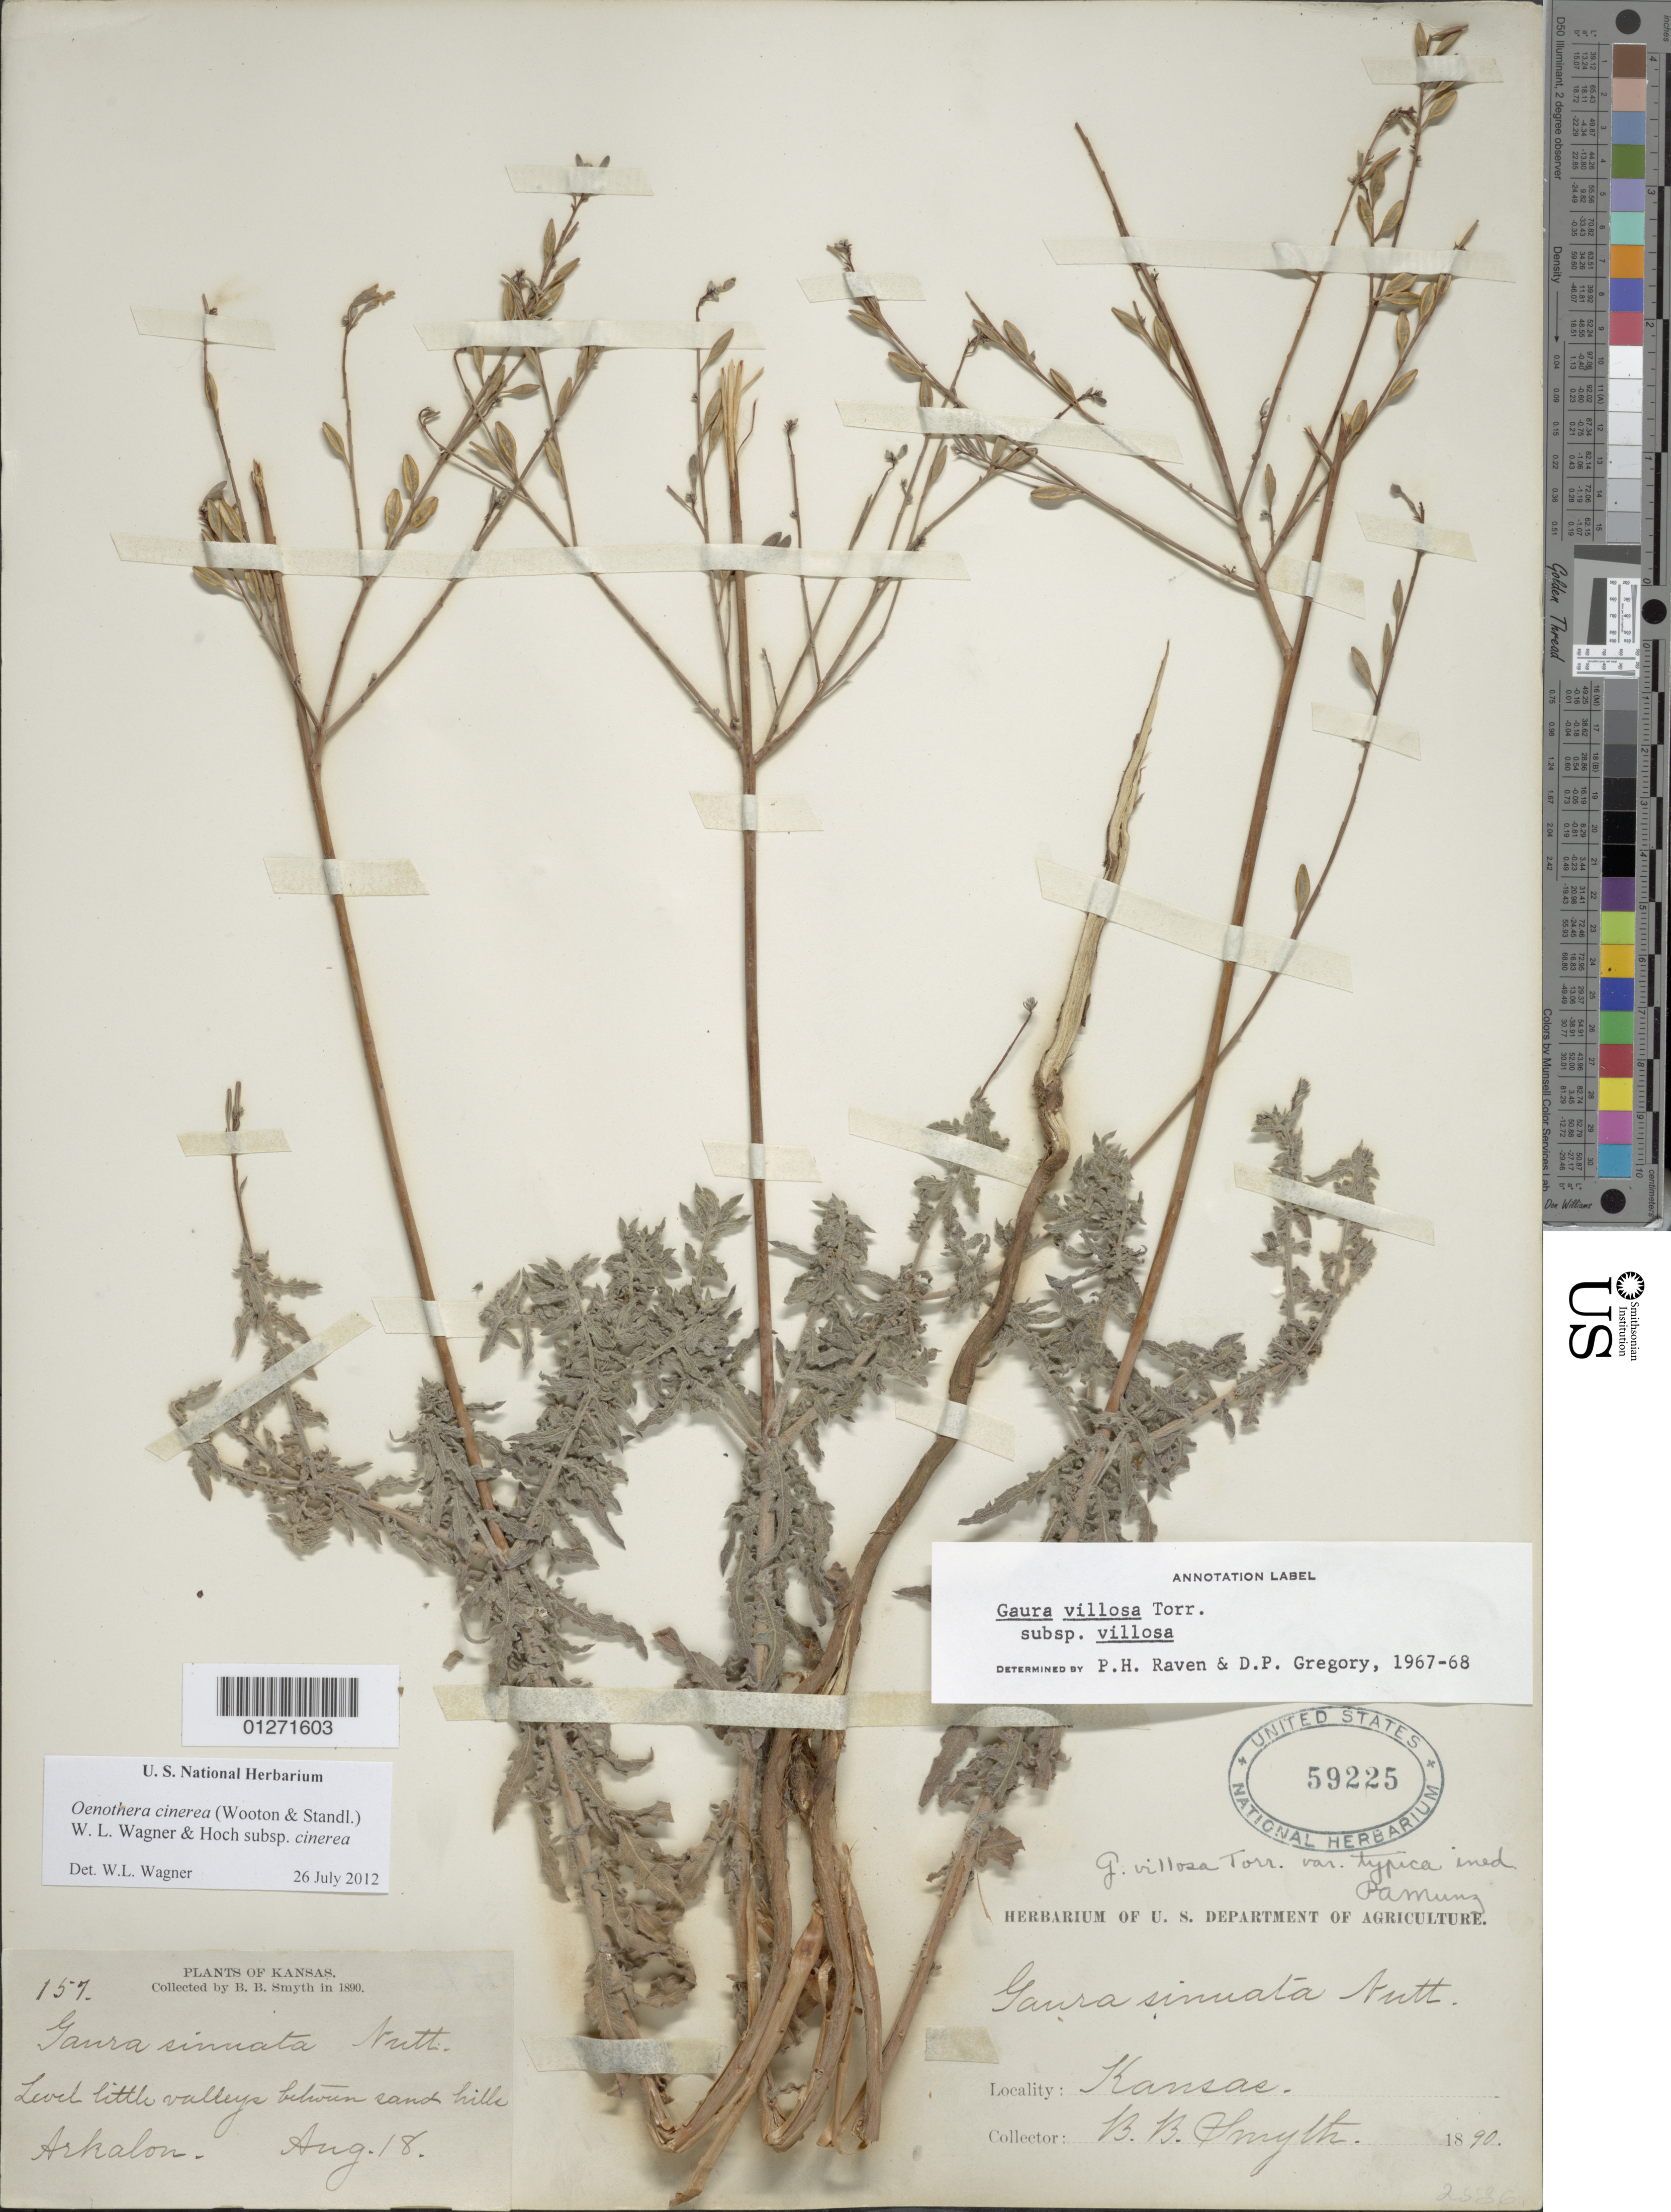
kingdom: Plantae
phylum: Tracheophyta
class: Magnoliopsida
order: Myrtales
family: Onagraceae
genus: Oenothera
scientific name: Oenothera cinerea subsp. cinerea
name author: (Wooton & Standl.) W.L. Wagner & Hoch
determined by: Wagner, W. L., (BOT), Smithsonian Institution - National Museum of Natural History (UNITED STATES)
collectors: B. Smyth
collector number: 157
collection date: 1890-08-18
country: United States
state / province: Kansas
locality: Arkalon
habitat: Little valleys between sand hills.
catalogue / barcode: US 59225